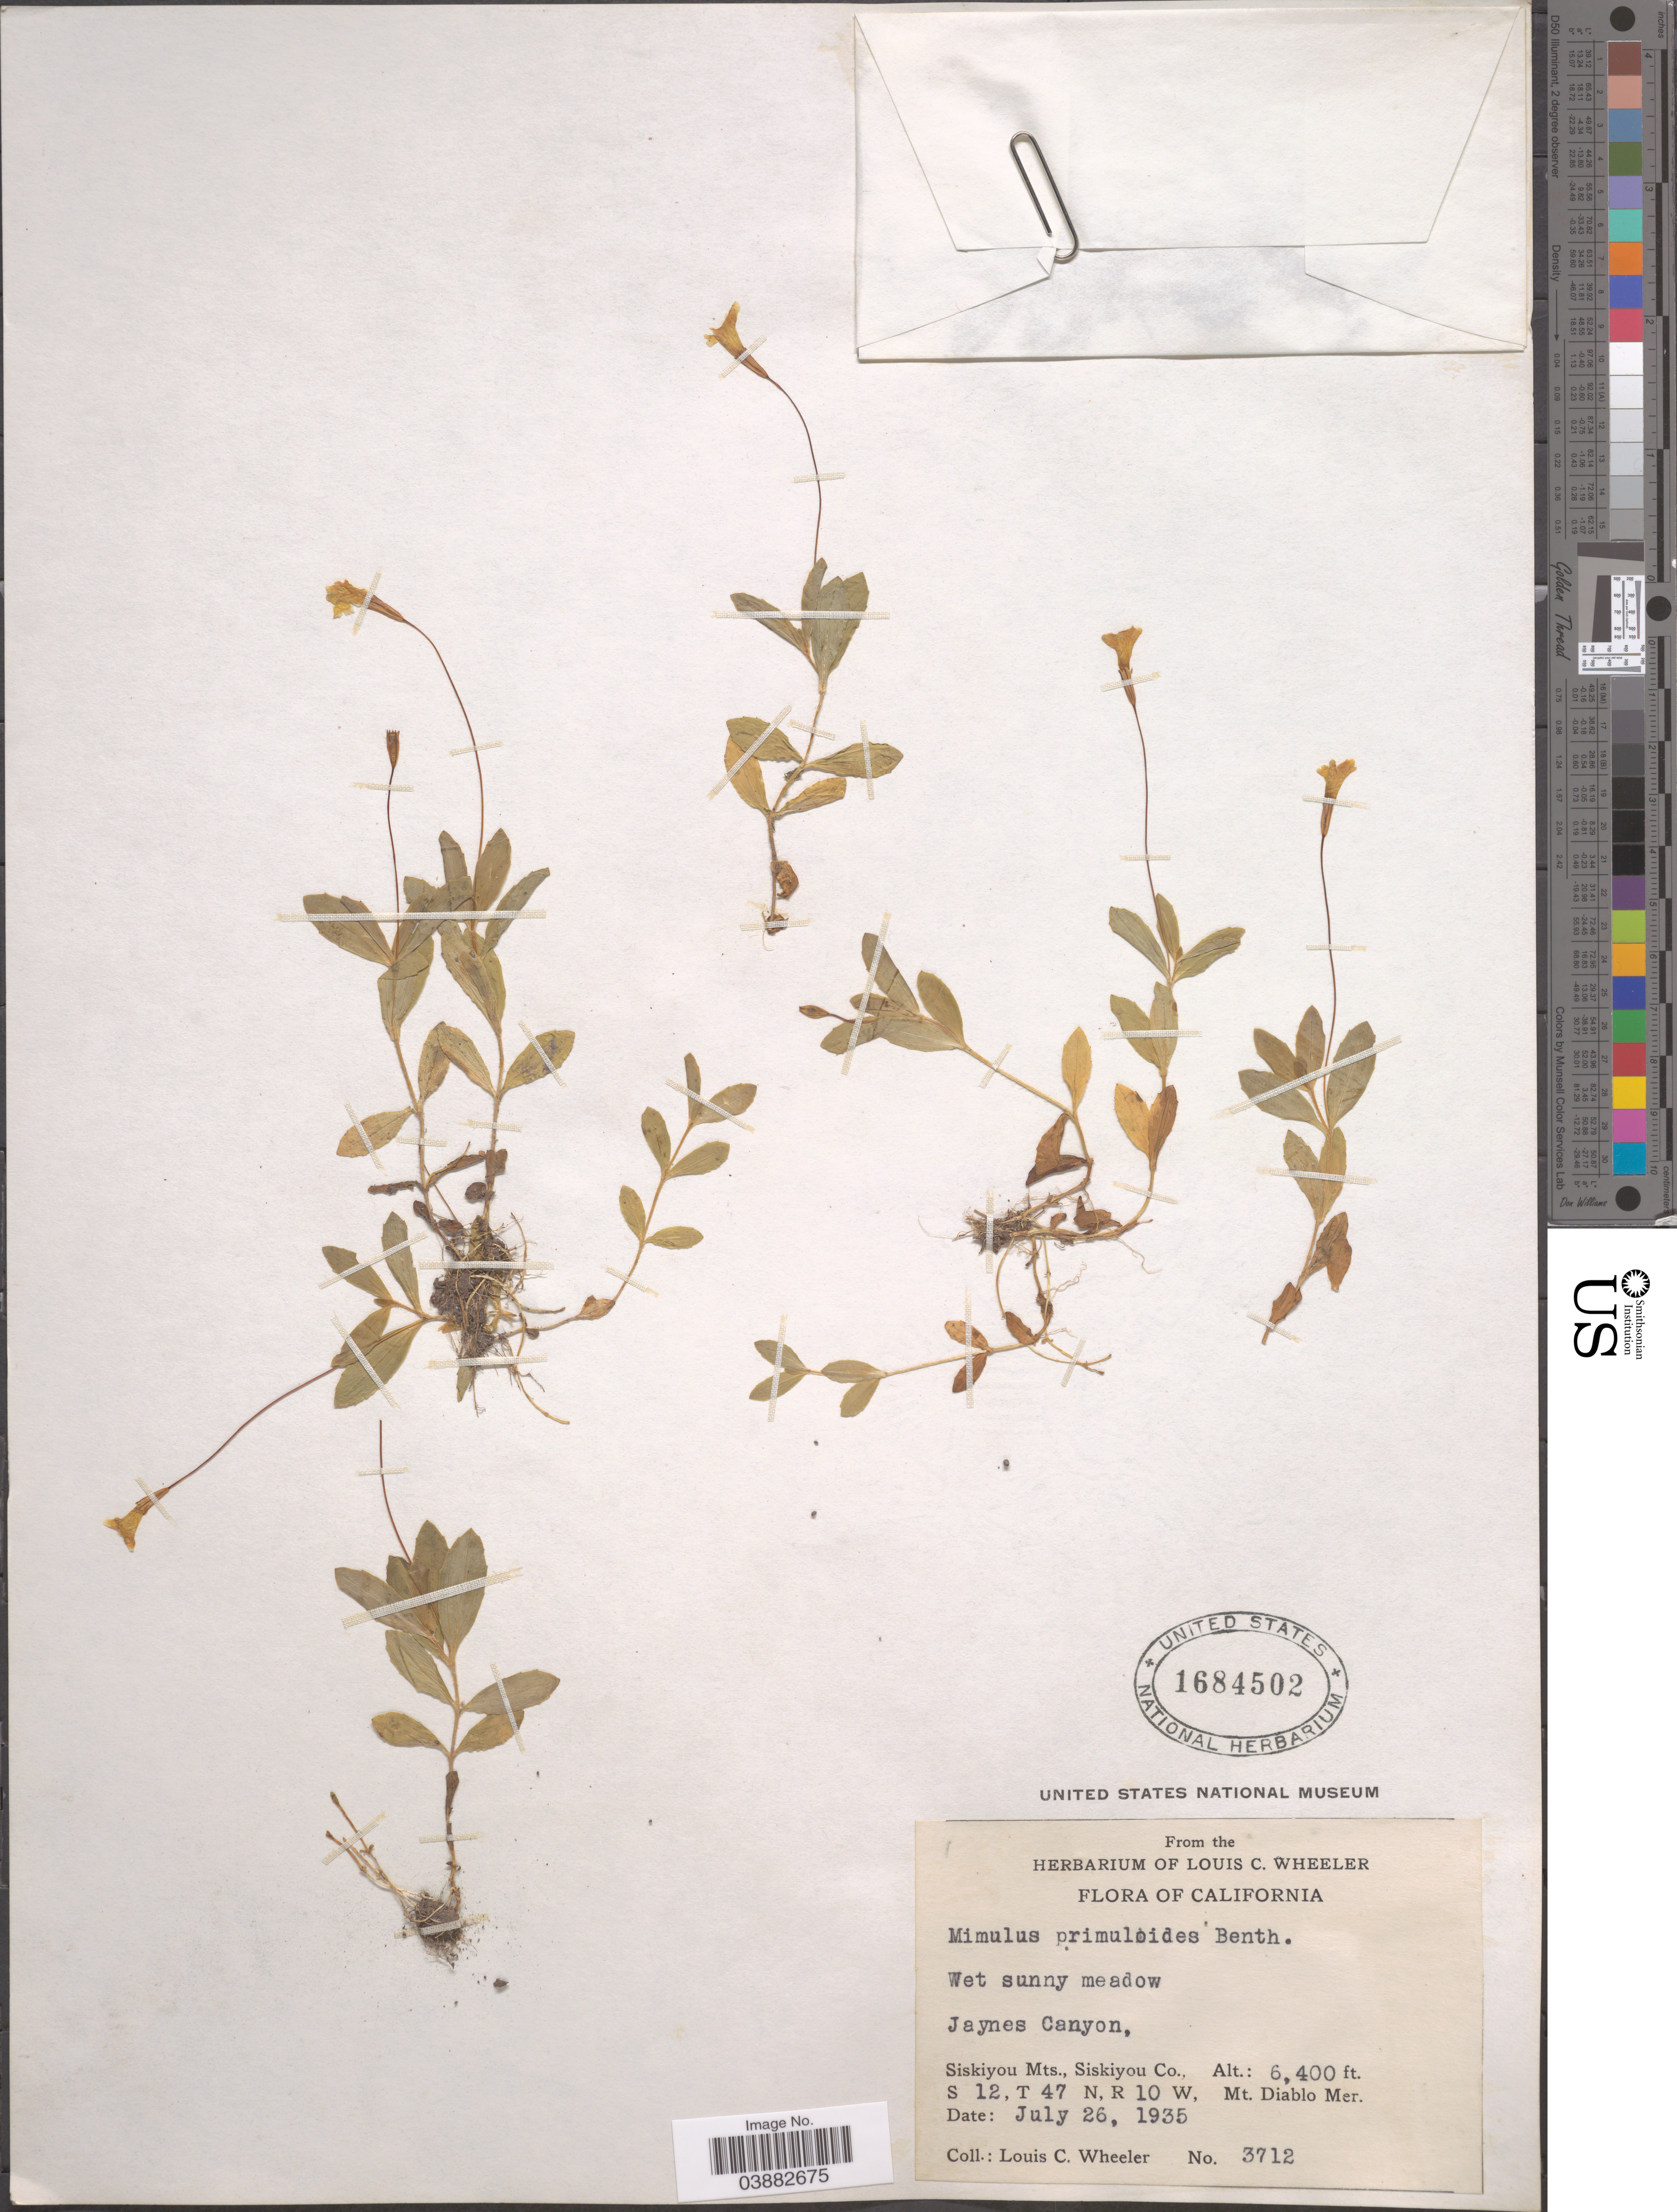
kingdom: Plantae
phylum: Tracheophyta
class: Magnoliopsida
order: Lamiales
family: Phrymaceae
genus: Mimulus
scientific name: Mimulus primuloides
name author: Benth.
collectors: L. C. Wheeler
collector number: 3712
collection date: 1935-07-26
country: United States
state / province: California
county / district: Siskiyou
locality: Jaynes Canyon. Siskiyou Mts., Siskiyou Co. S 12, T 47 N, R 10 W, Mt. Diablo Mer.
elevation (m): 1951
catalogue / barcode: US 1684502